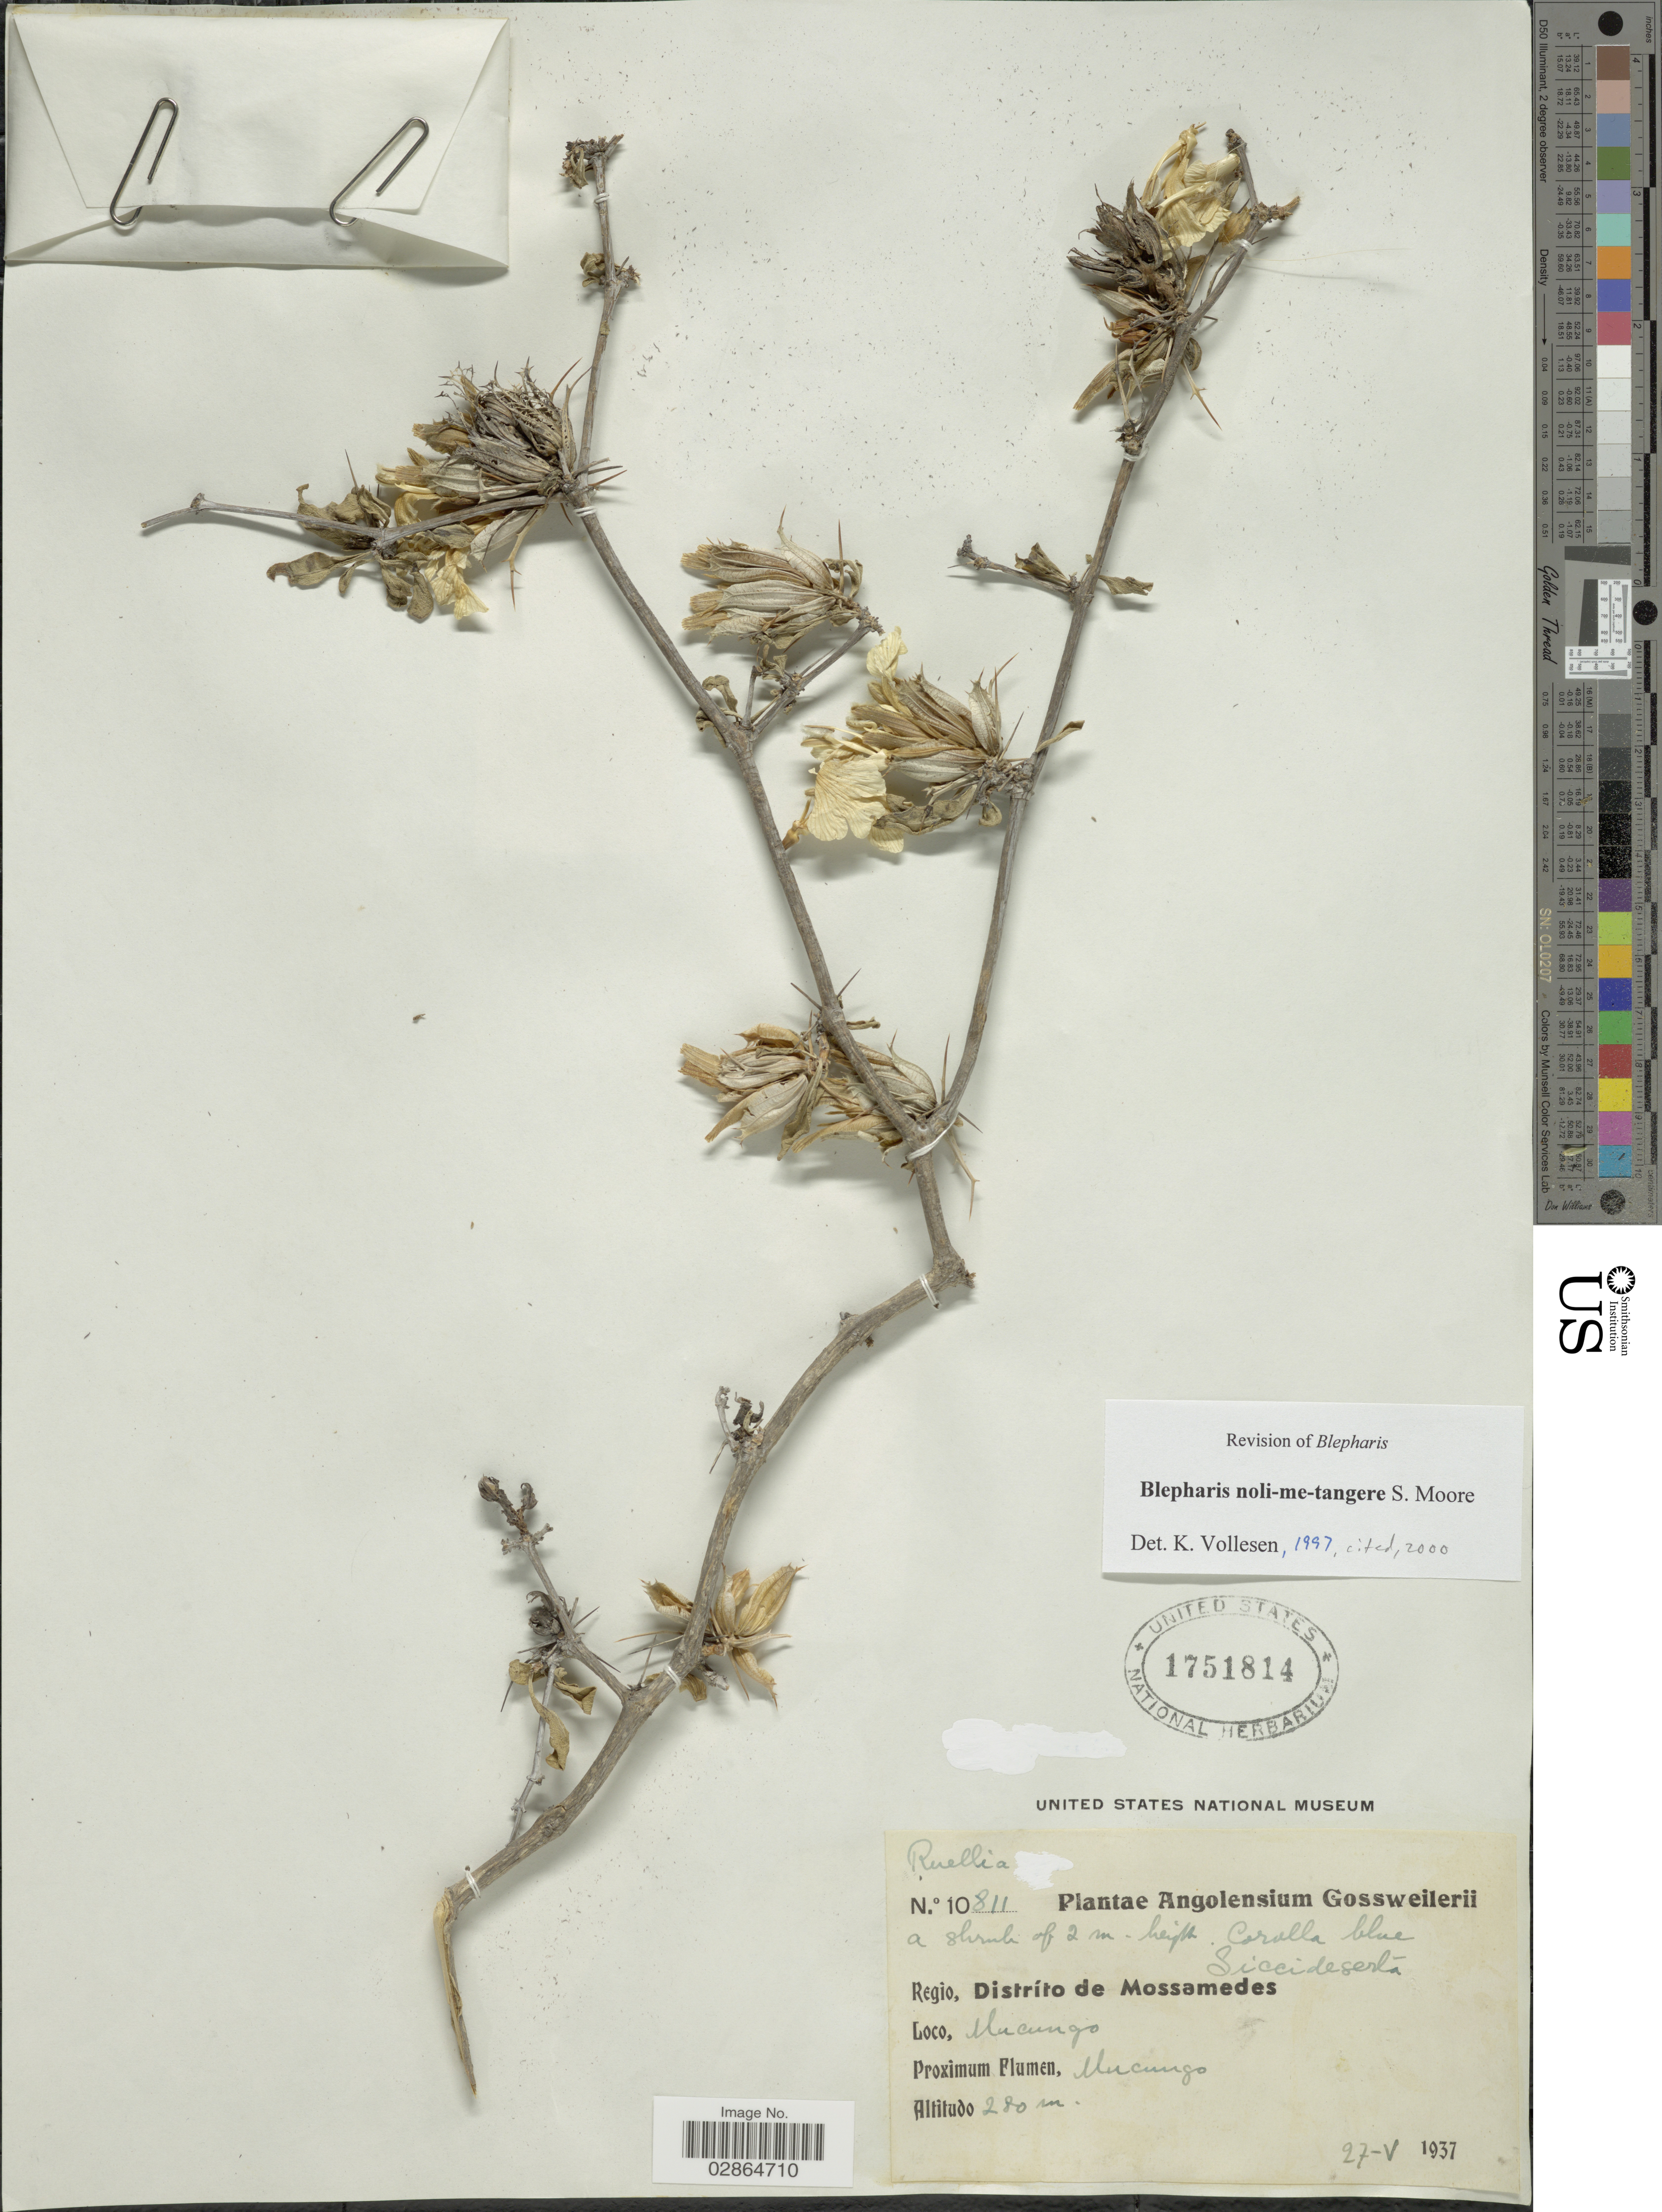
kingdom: Plantae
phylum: Tracheophyta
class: Magnoliopsida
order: Lamiales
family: Acanthaceae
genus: Blepharis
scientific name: Blepharis noli-me-tangere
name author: S. Moore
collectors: -. Gossweiler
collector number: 10811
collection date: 1937-05-27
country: Angola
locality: Regio, Distríto de Mossamedes, Mucungo.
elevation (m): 280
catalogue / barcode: US 1751814